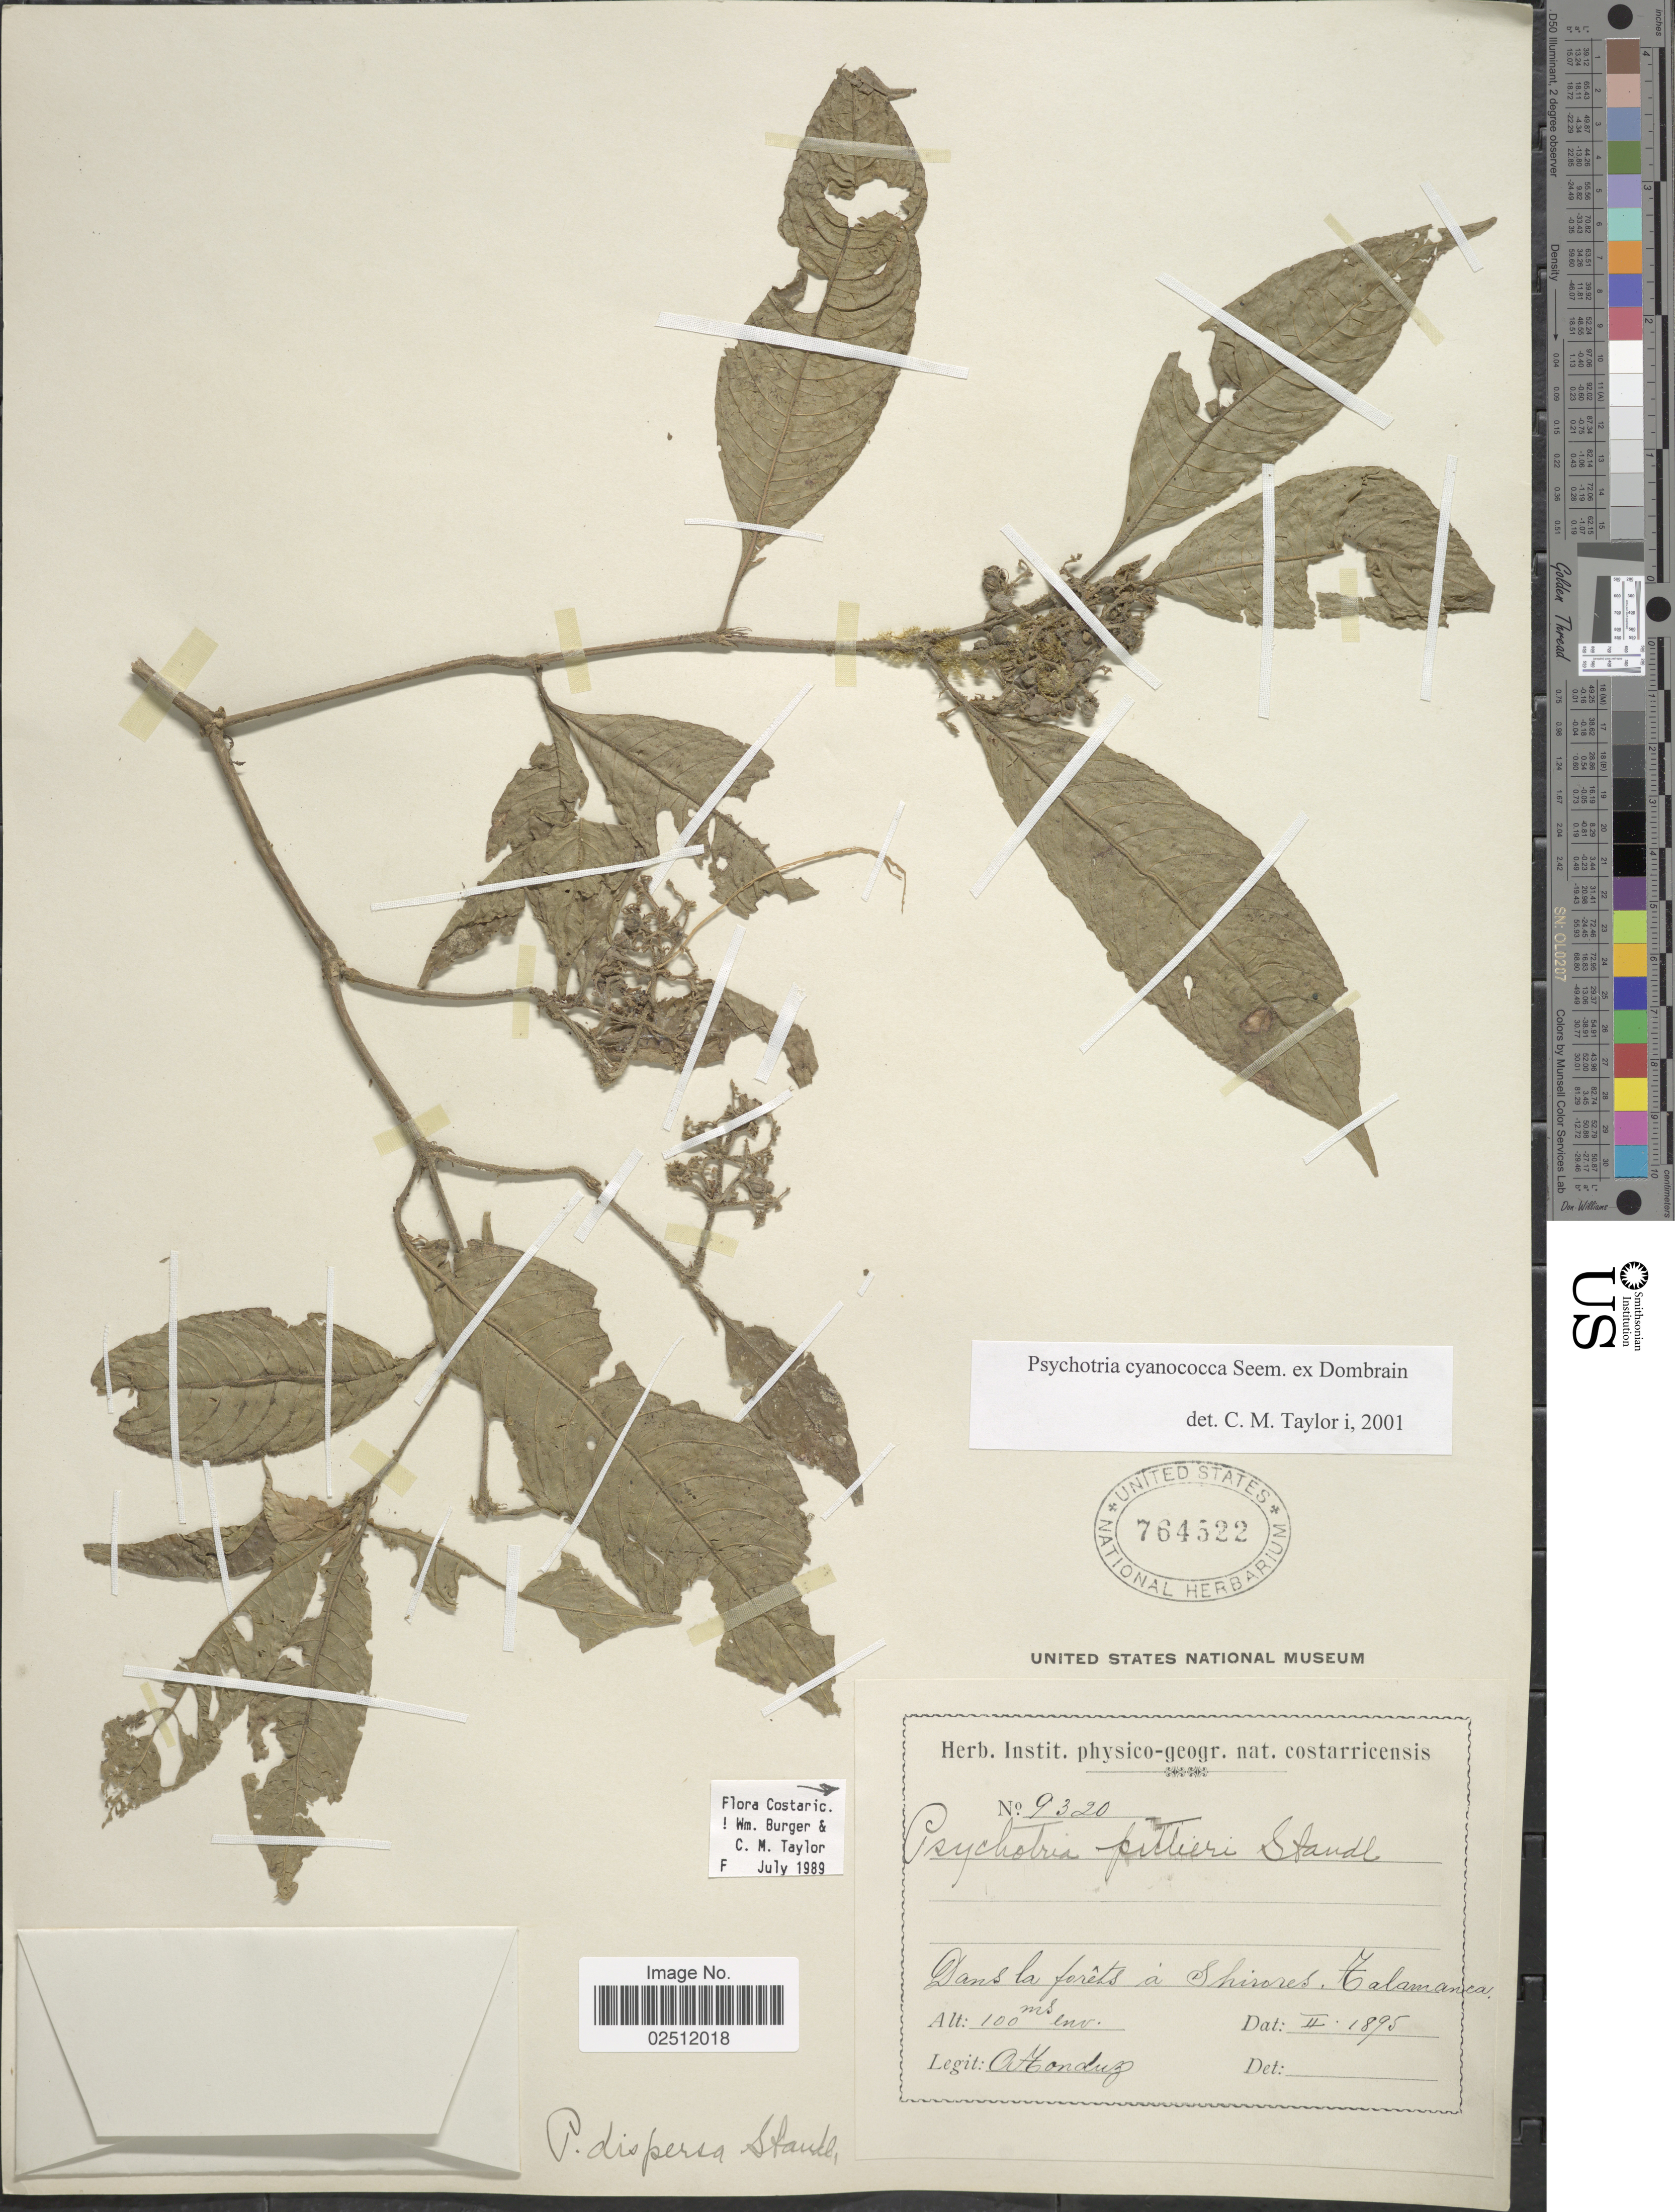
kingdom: Plantae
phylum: Tracheophyta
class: Magnoliopsida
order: Gentianales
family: Rubiaceae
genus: Psychotria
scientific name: Psychotria cyanococca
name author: Seem. ex Dombrain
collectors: A. Tonduz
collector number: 9320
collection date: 1895-02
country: Costa Rica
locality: Dans la forêts á Shirores, Talamanca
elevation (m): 100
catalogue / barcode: US 764522